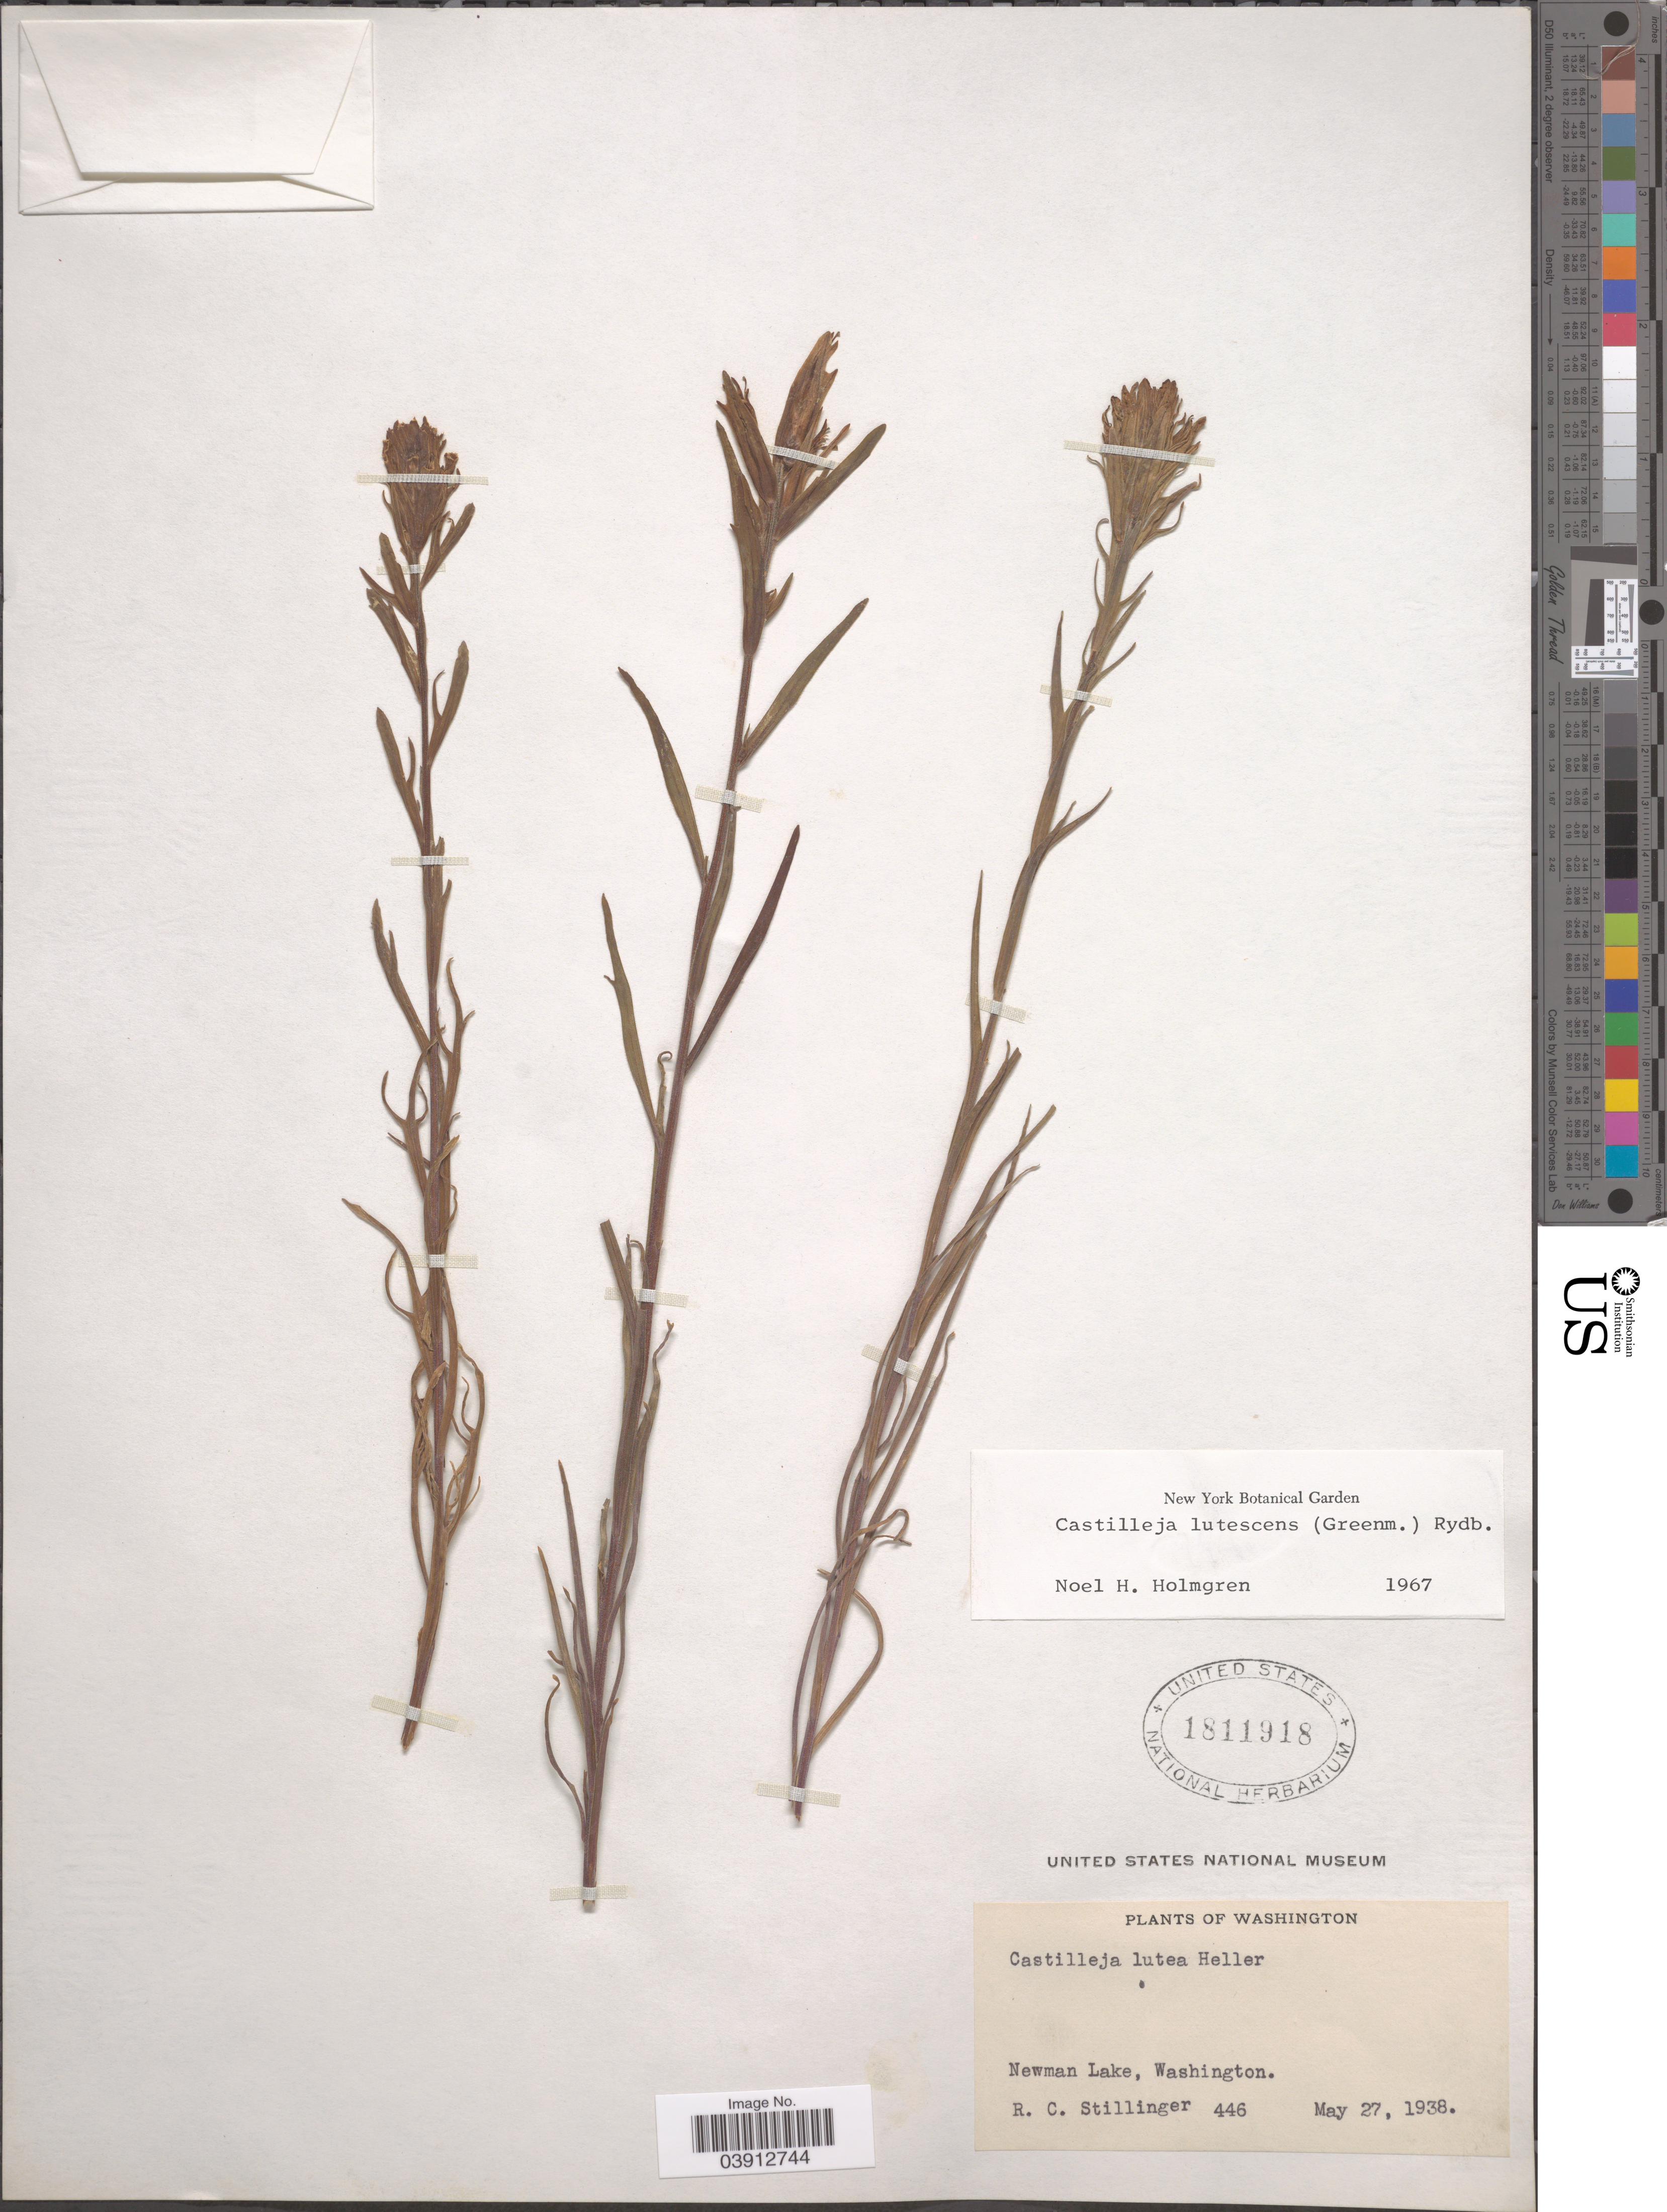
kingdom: Plantae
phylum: Tracheophyta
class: Magnoliopsida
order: Lamiales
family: Orobanchaceae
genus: Castilleja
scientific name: Castilleja lutescens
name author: (Greenm.) Rydb.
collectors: R. Stillinger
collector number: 446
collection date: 1938-05-27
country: United States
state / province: Washington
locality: Newman Lake.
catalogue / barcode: US 1811918